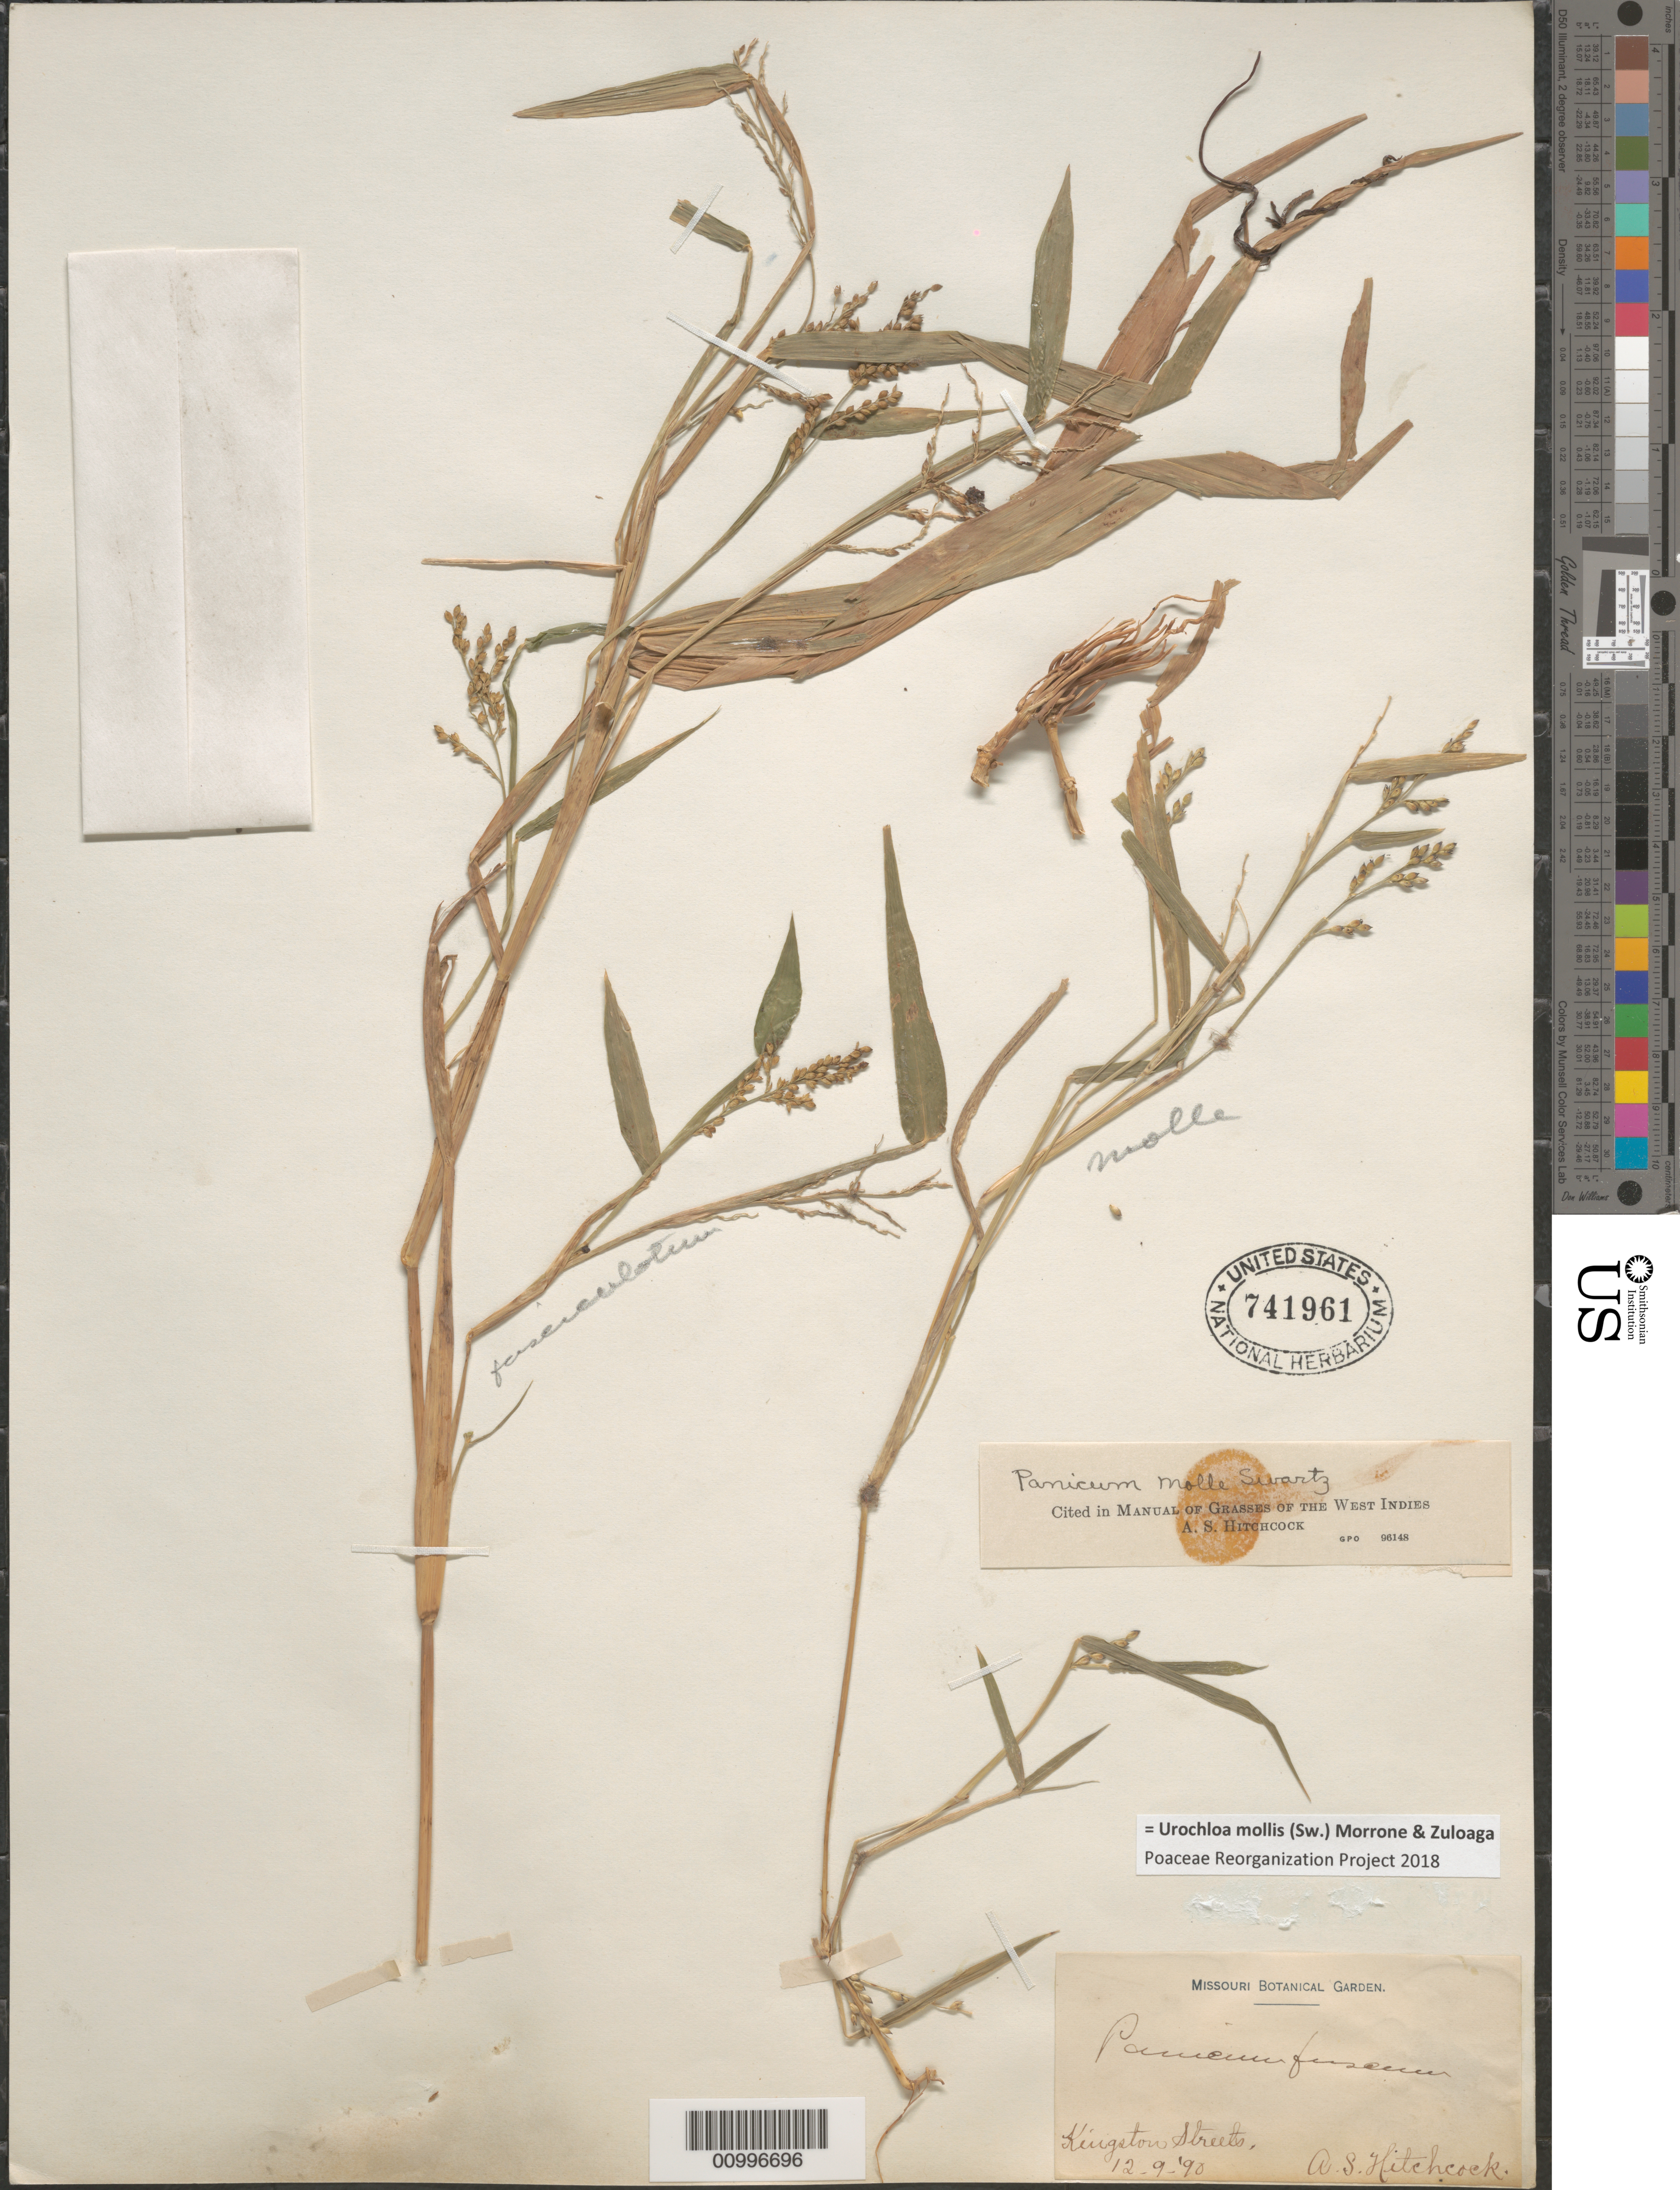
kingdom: Plantae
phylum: Tracheophyta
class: Liliopsida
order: Poales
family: Poaceae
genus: Brachiaria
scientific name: Brachiaria mollis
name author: (Sw.) Parodi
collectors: A. S. Hitchcock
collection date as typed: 09 Dec 1890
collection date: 1890-12-09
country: Jamaica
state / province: Kingston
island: Jamaica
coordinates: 0 N, 0 E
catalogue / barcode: US 741961